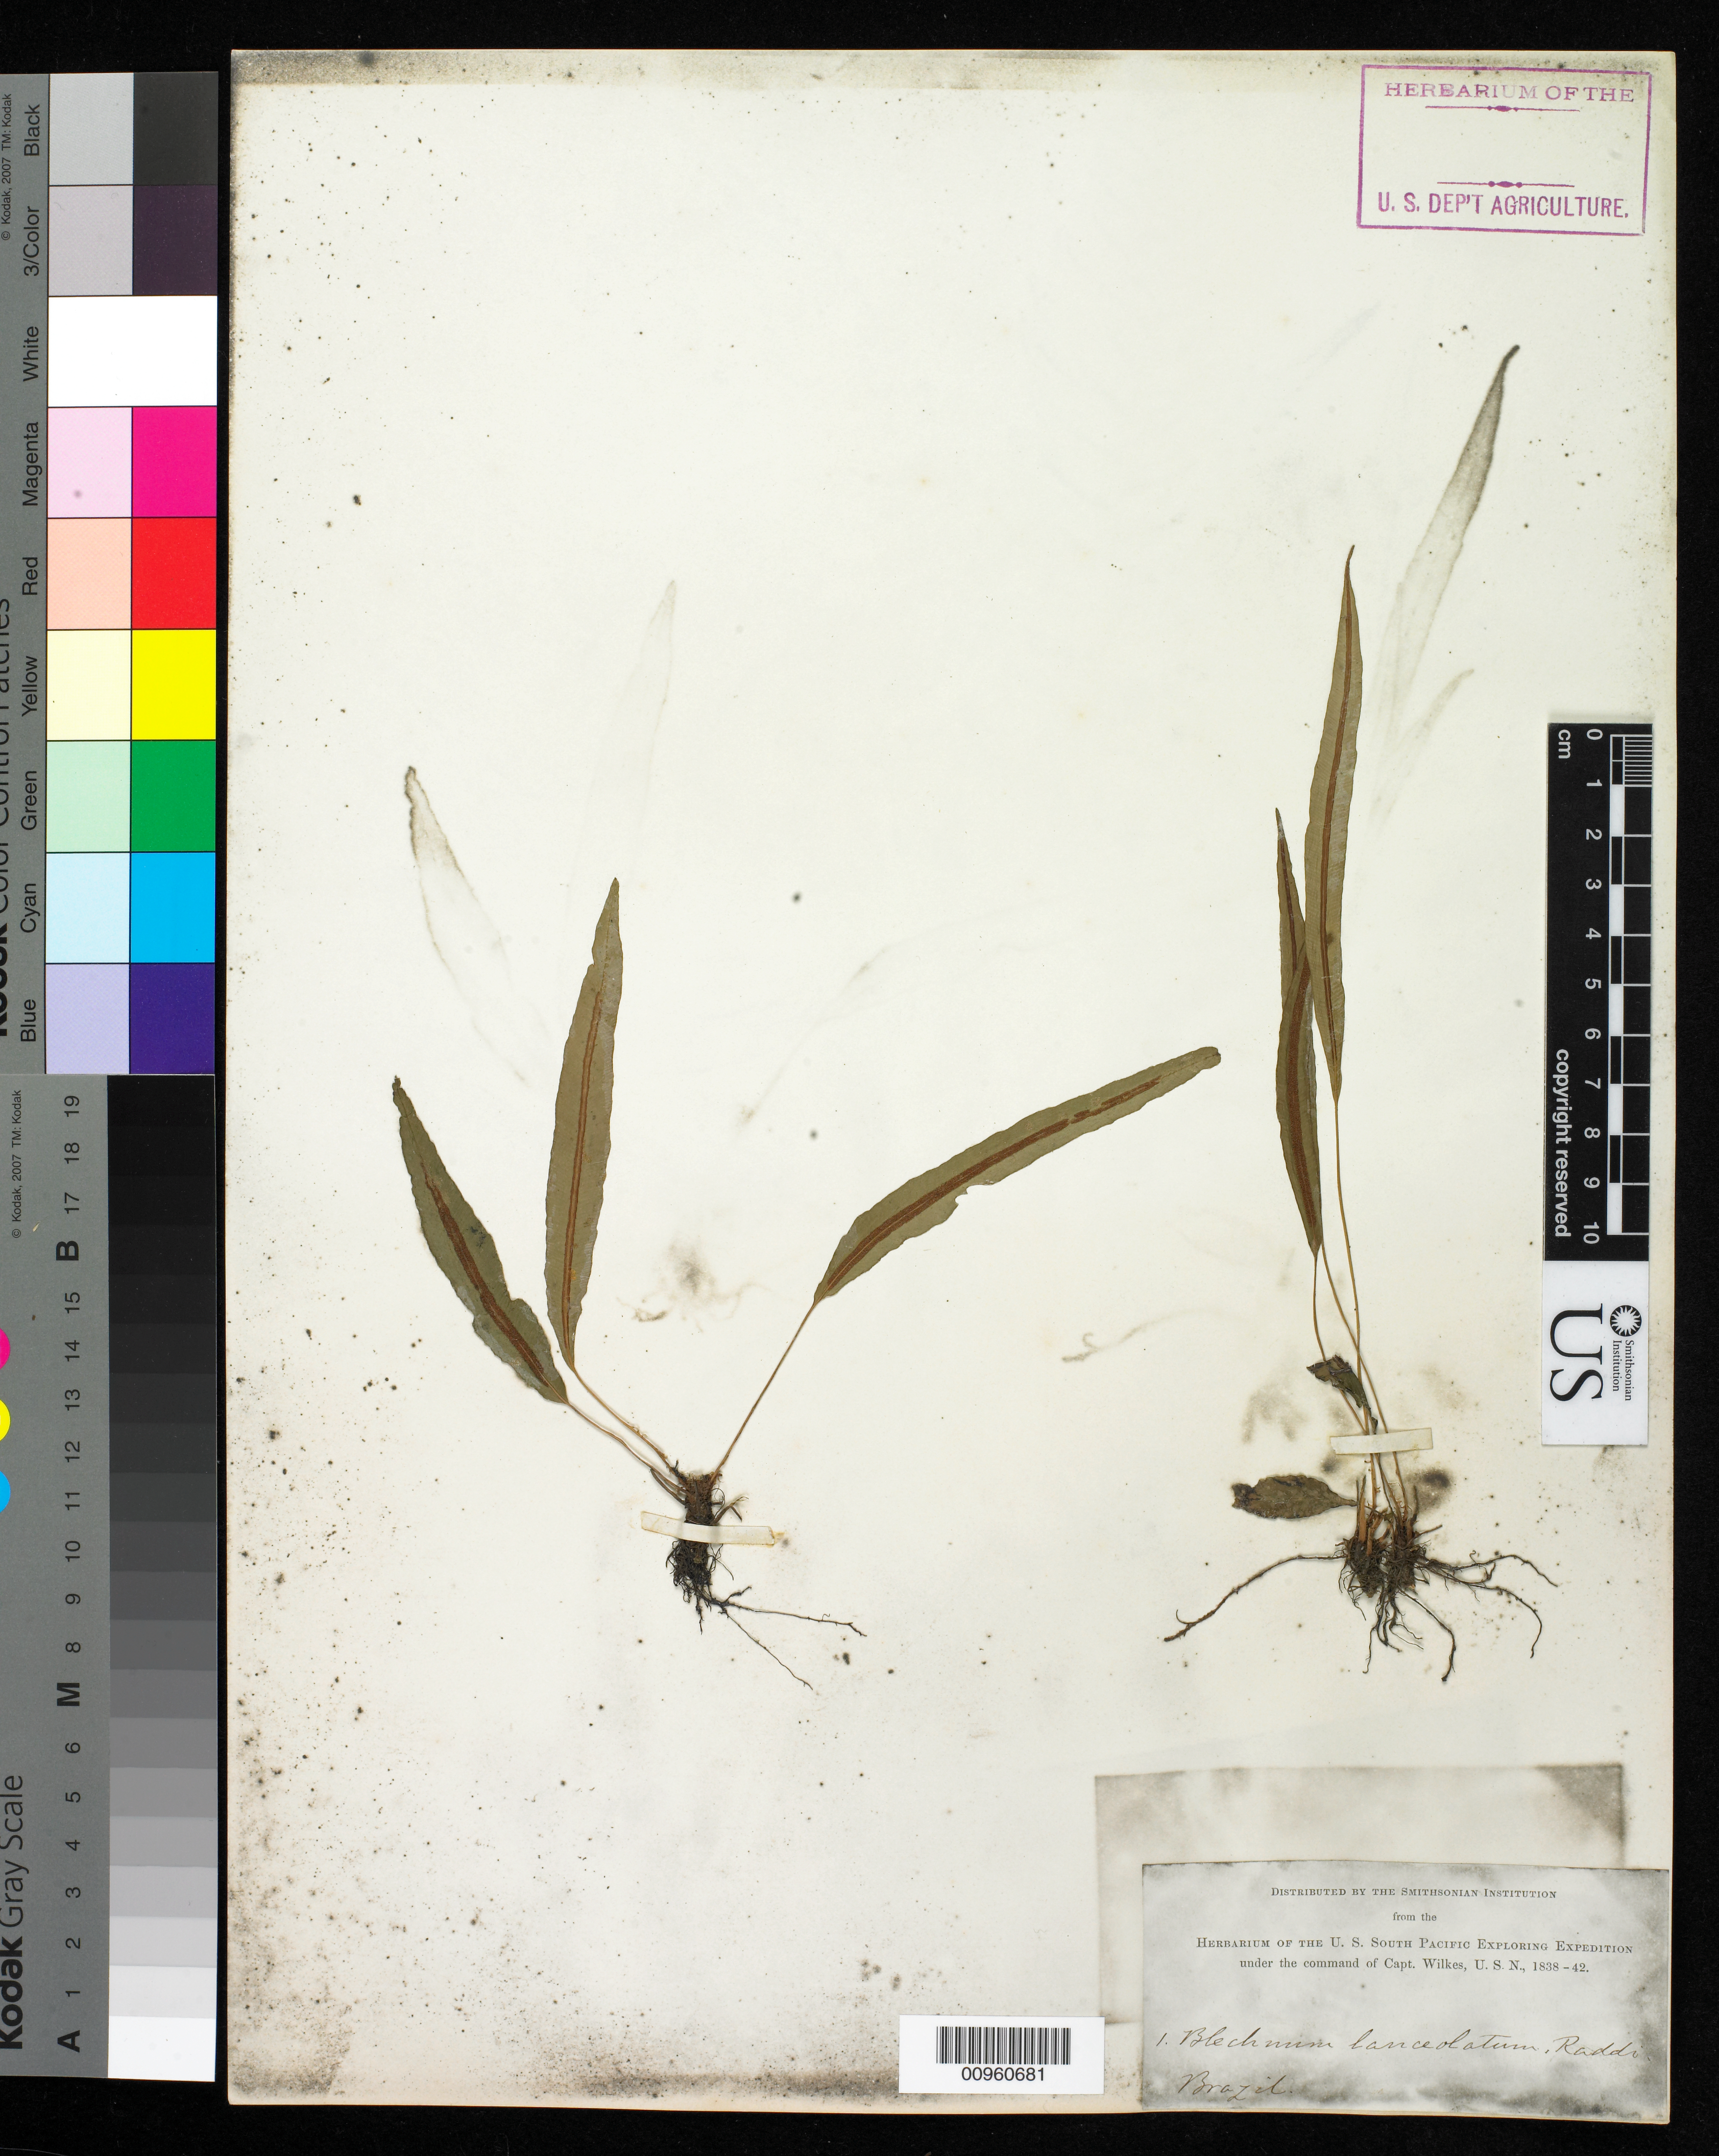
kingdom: Plantae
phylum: Tracheophyta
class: Polypodiopsida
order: Polypodiales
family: Blechnaceae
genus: Blechnum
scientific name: Blechnum lanceola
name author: Sw.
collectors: Wilkes Explor. Exped.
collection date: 1838/1842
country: Brazil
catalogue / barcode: US 98667